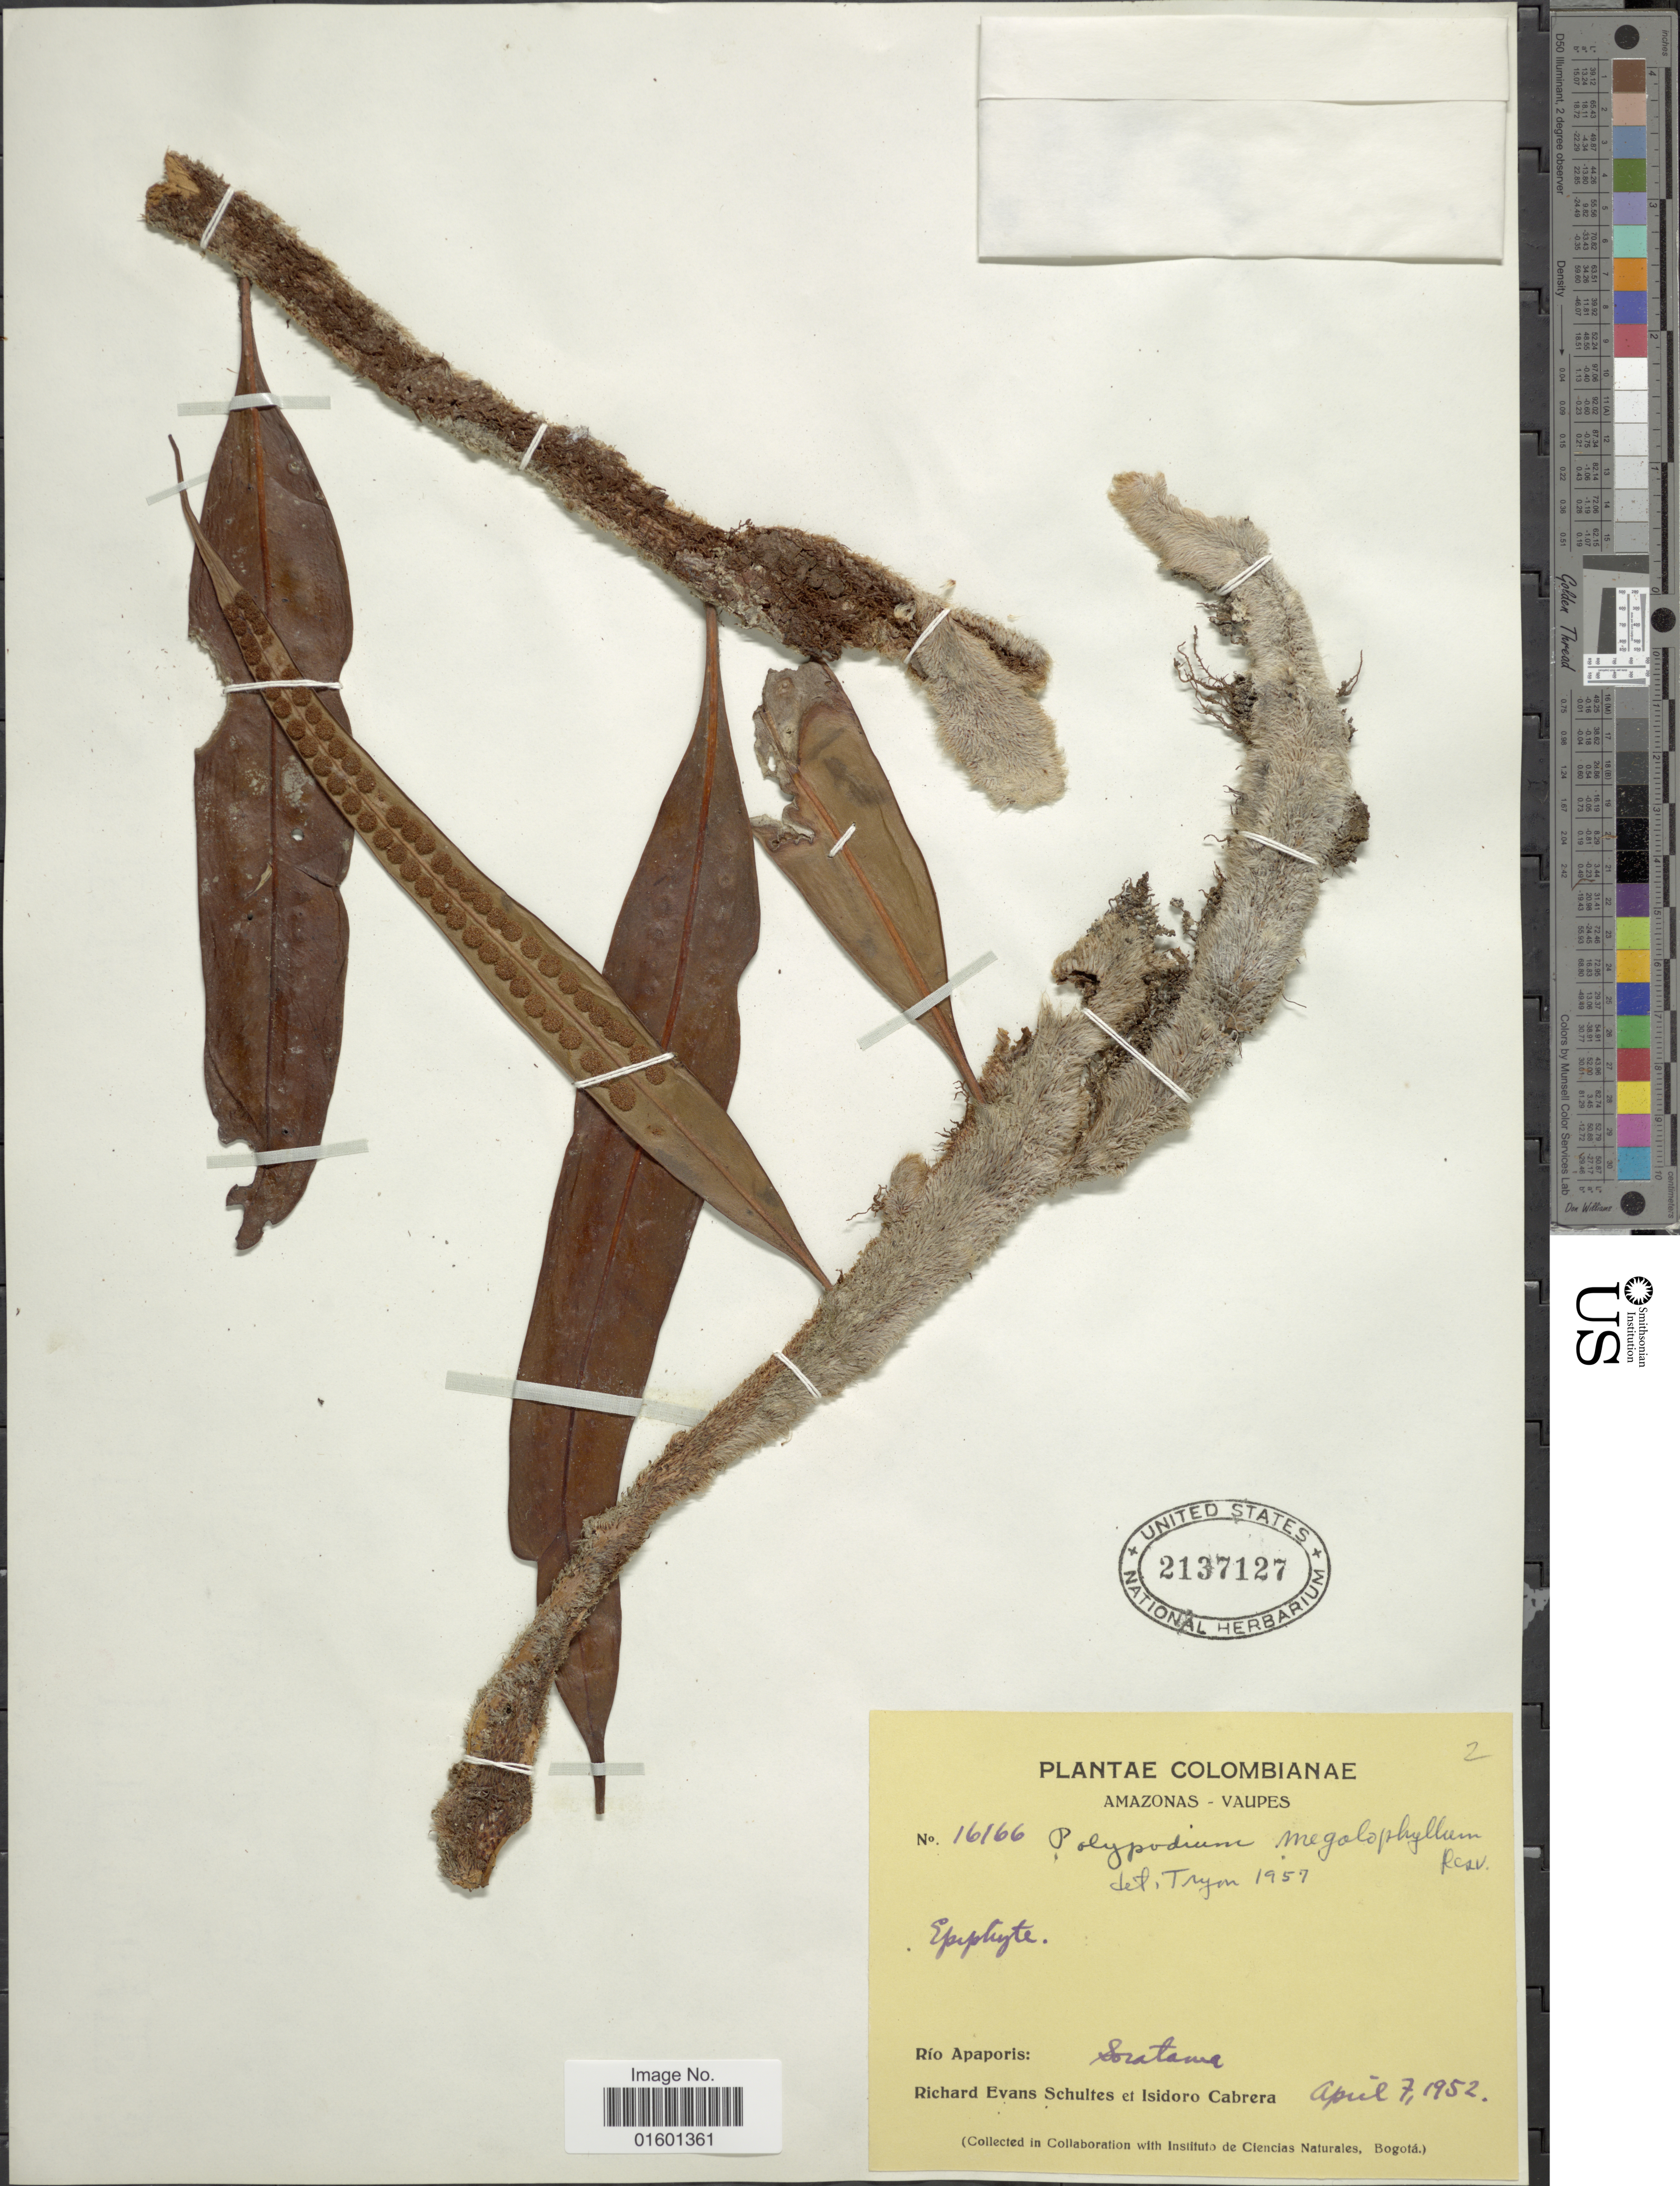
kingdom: Plantae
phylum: Tracheophyta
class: Polypodiopsida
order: Polypodiales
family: Polypodiaceae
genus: Microgramma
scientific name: Microgramma megalophylla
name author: (Desv.) de la Sota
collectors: R. E. Schultes & I. Cabrera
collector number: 16166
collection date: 1952-04-07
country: Colombia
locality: Amazonas - Vaupes, Rio Apaporis, Soratama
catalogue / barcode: US 2137127